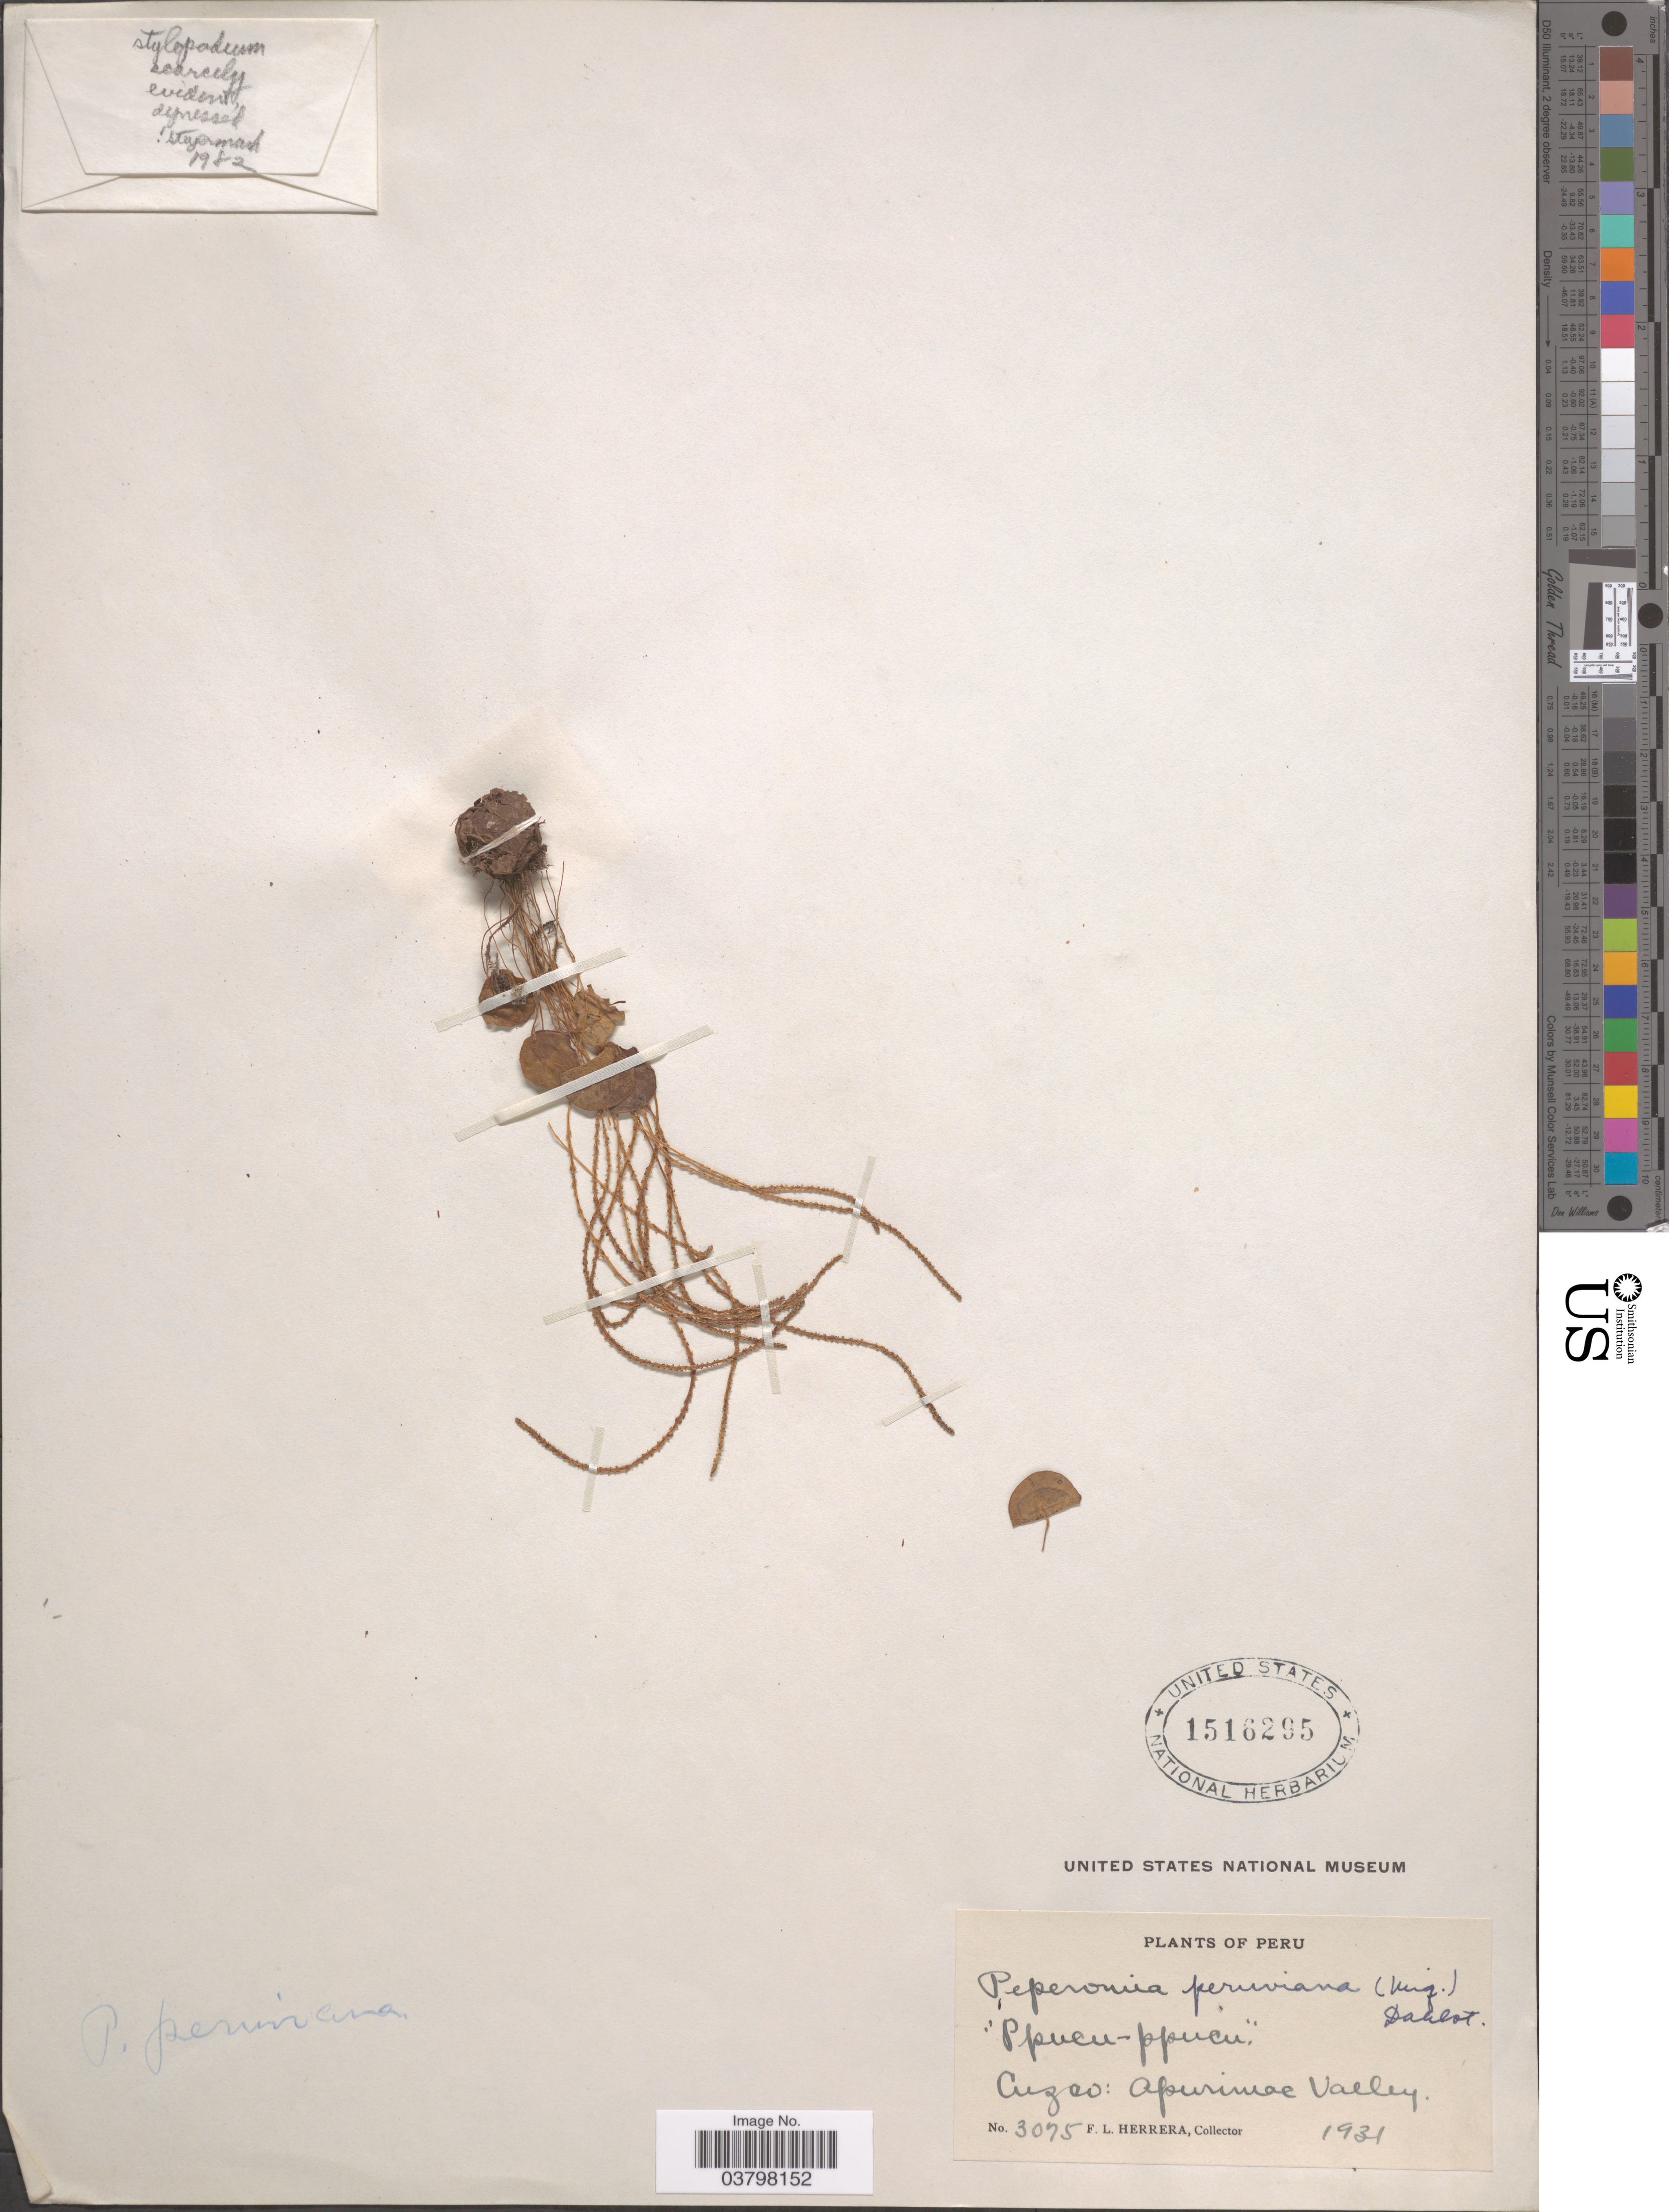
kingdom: Plantae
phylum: Tracheophyta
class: Magnoliopsida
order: Piperales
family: Piperaceae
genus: Peperomia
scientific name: Peperomia peruviana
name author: (Miq.) Dahlst.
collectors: F. L. Herrera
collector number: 3075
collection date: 1931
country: Peru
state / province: Cusco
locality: Cuzco: Apurimac Valley.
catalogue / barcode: US 1516295